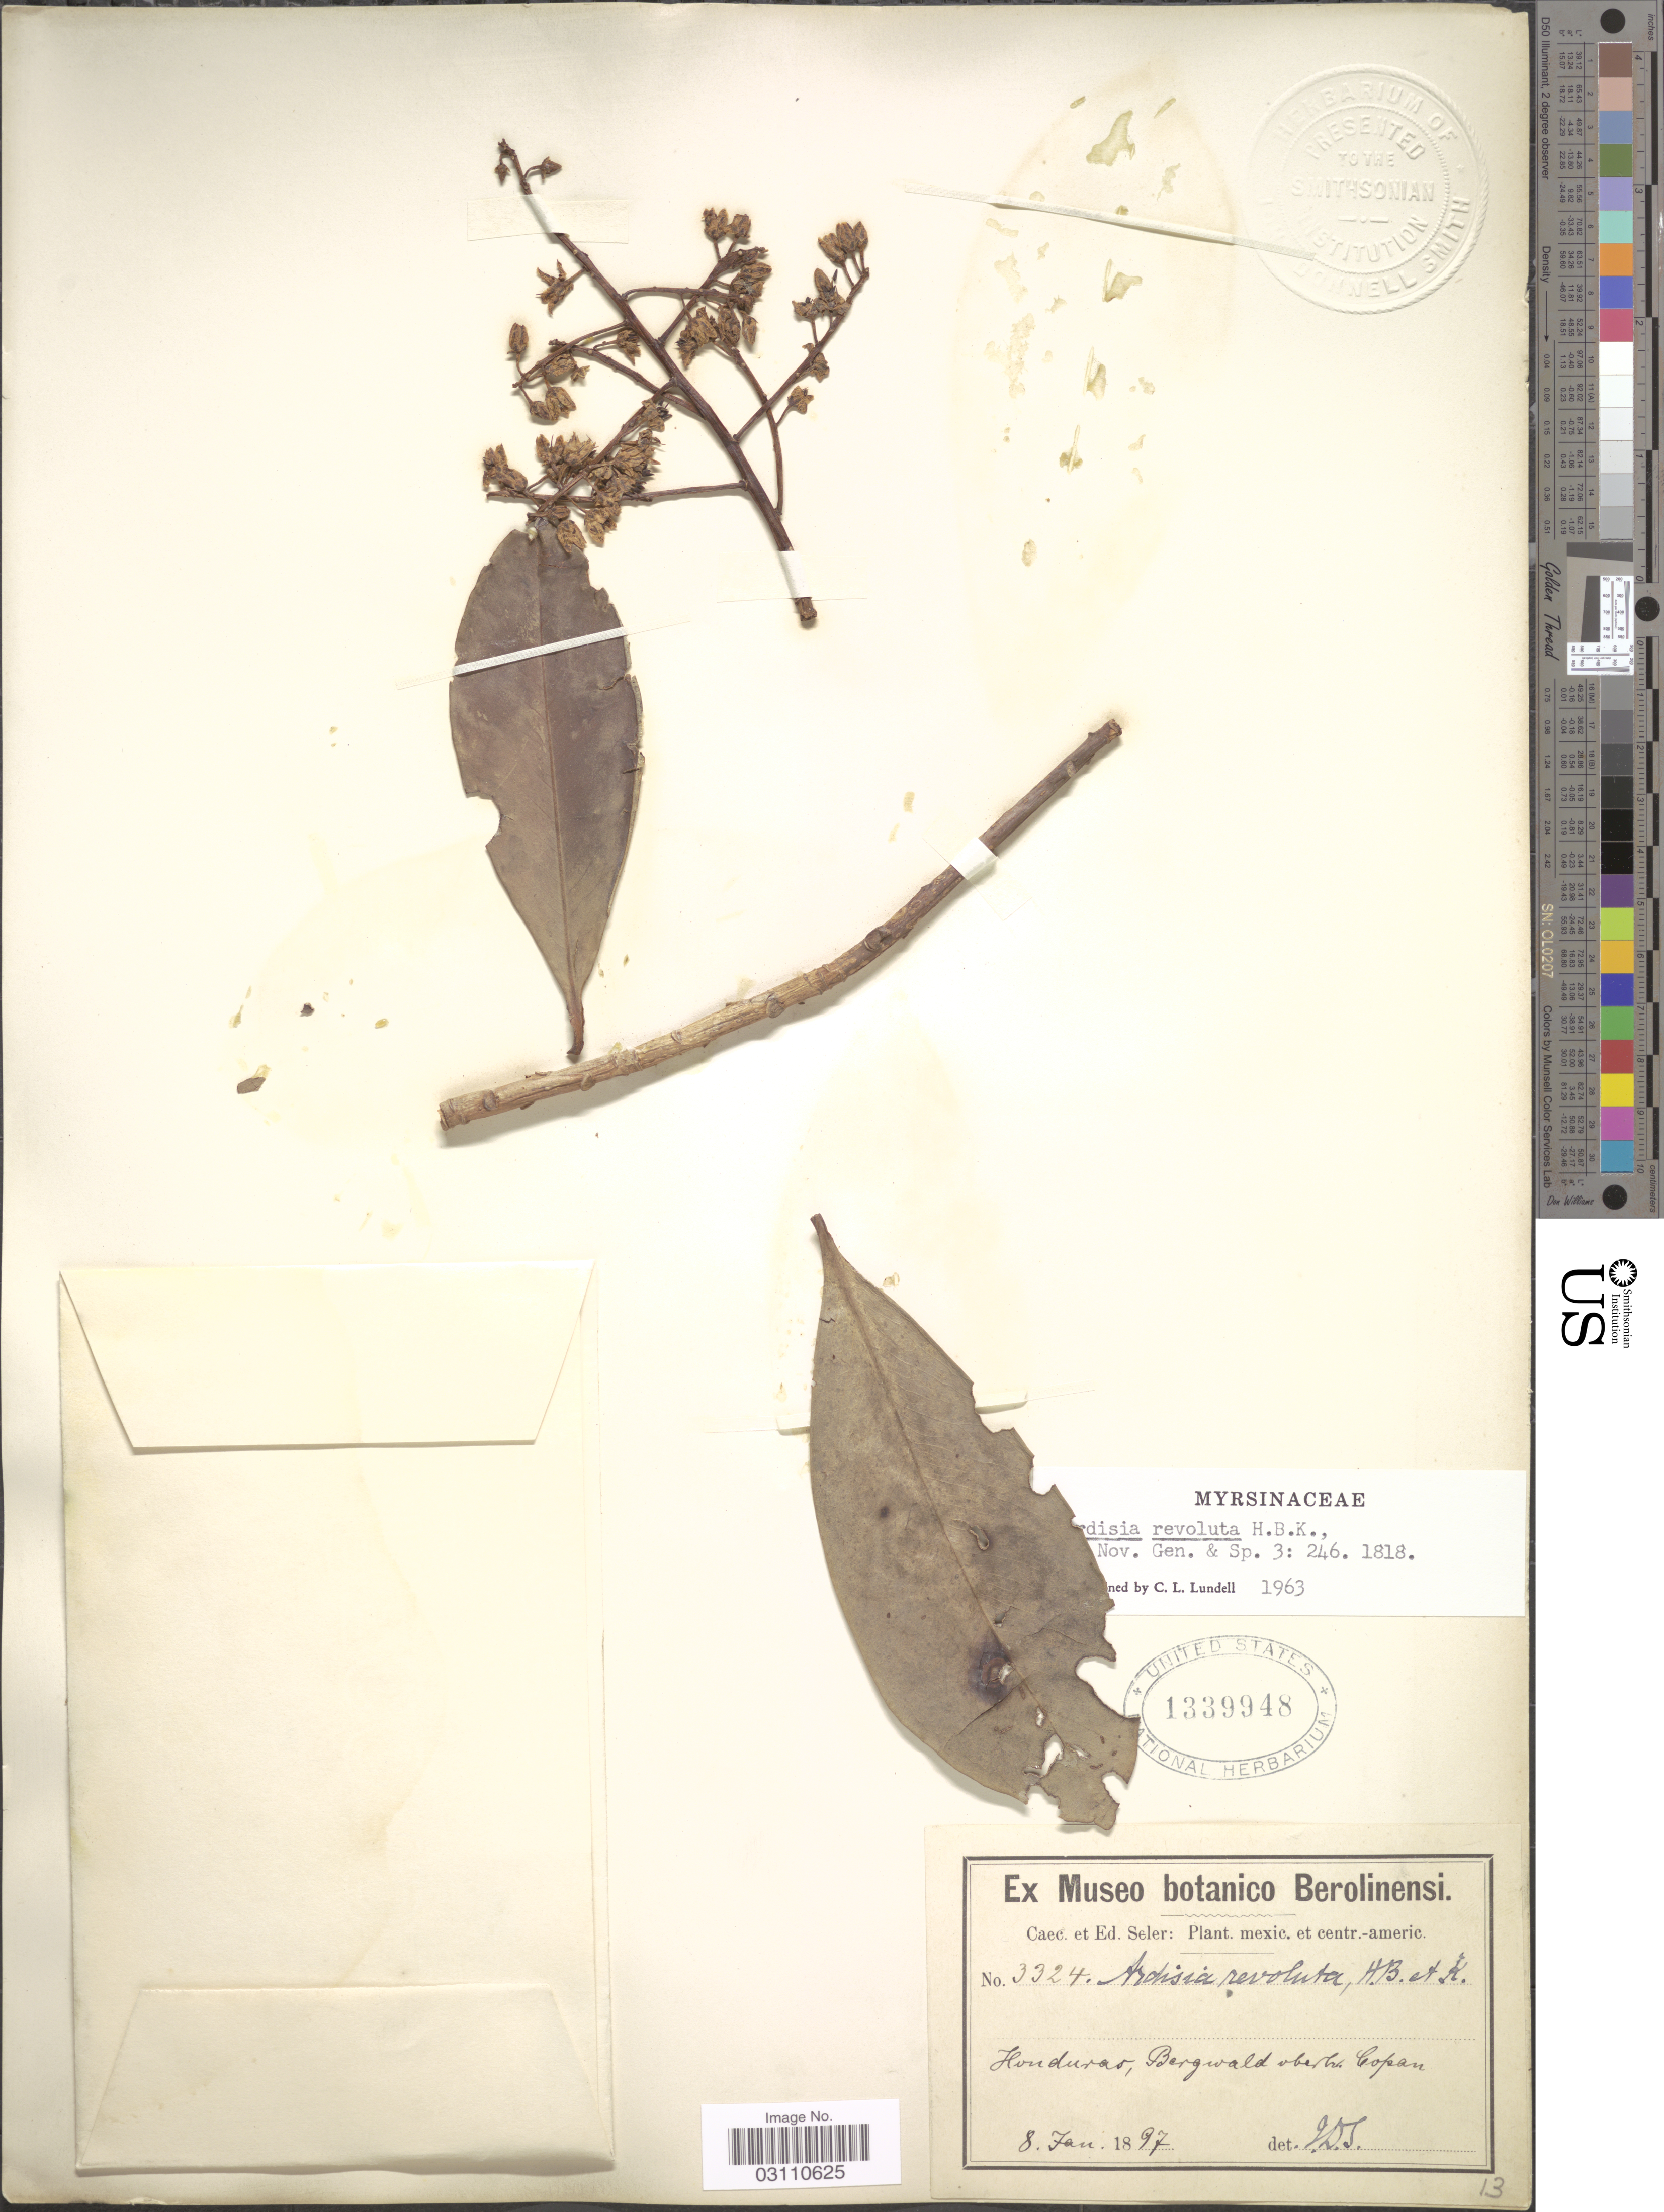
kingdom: Plantae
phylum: Tracheophyta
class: Magnoliopsida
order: Ericales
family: Primulaceae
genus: Ardisia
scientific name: Ardisia revoluta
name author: Kunth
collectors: C. Seler & E. G. Seler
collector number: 3324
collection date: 1897-01-08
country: Honduras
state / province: Copán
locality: Berg wald ober.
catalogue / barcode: US 1339948